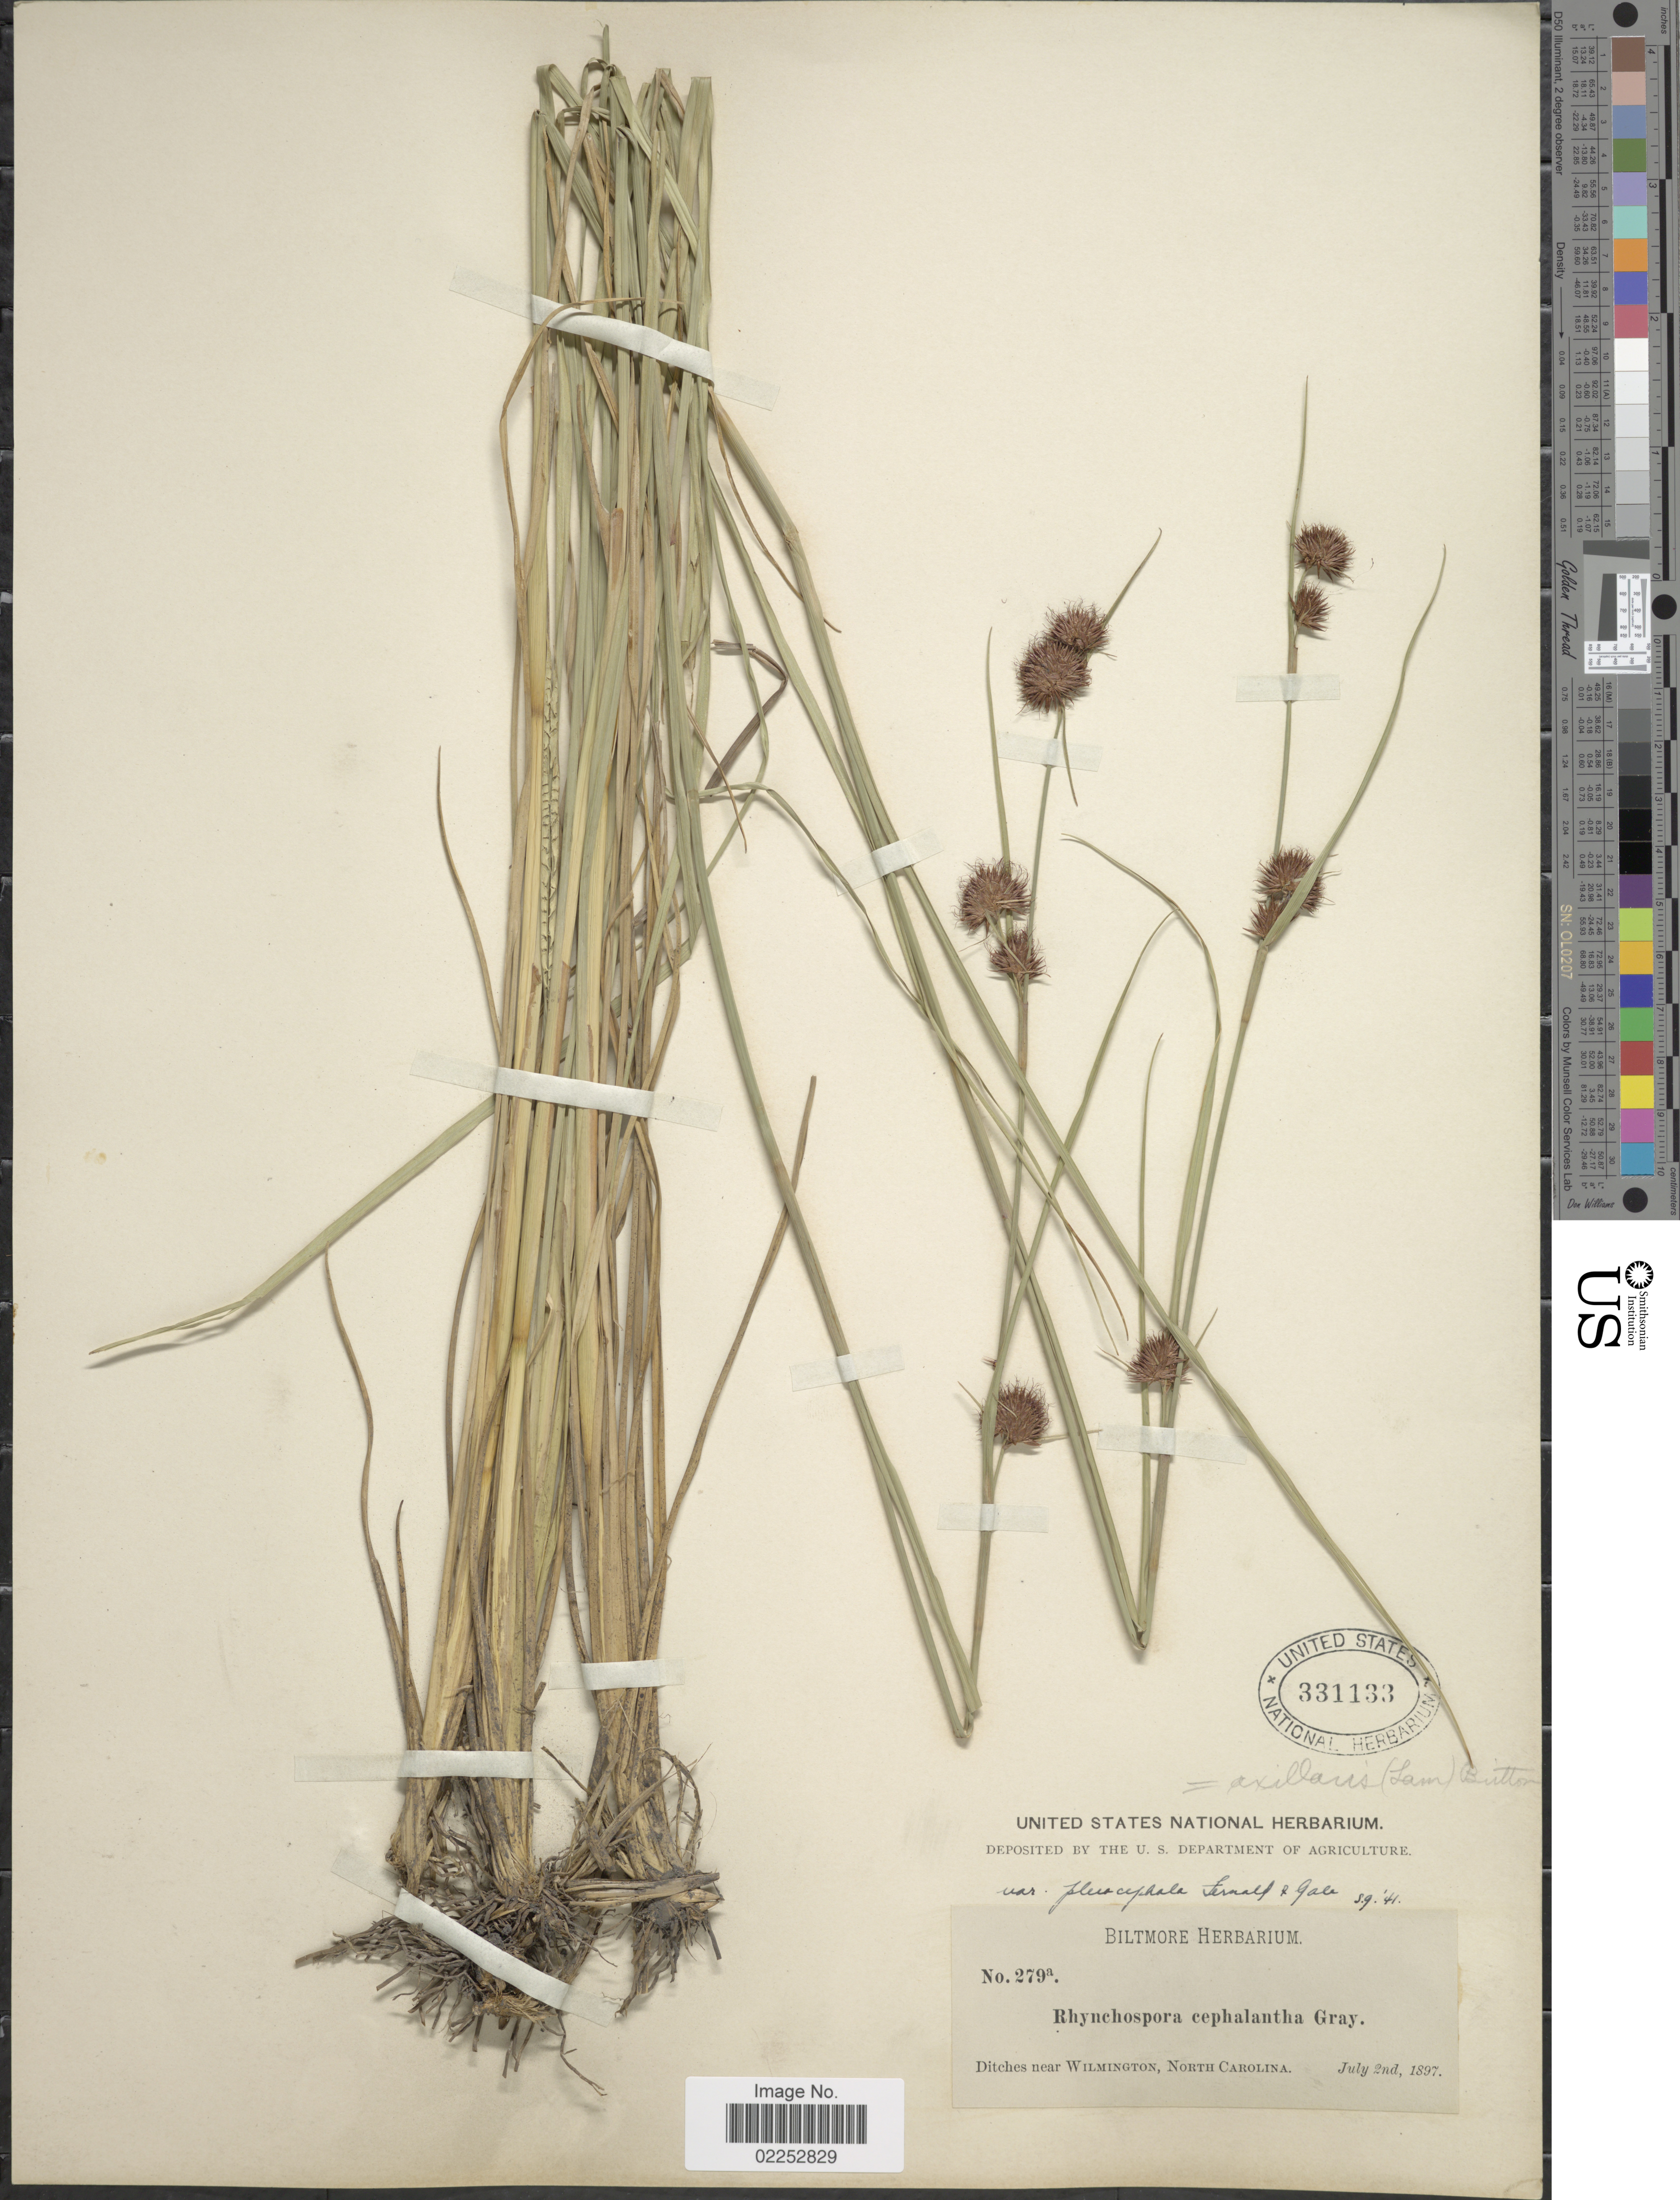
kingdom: Plantae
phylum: Tracheophyta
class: Liliopsida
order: Poales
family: Cyperaceae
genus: Rhynchospora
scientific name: Rhynchospora cephalantha var. attenuata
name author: Gale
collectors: ex herb. Biltmore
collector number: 279a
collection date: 1897-07-02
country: United States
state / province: North Carolina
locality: Near Wilmington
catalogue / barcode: US 331133